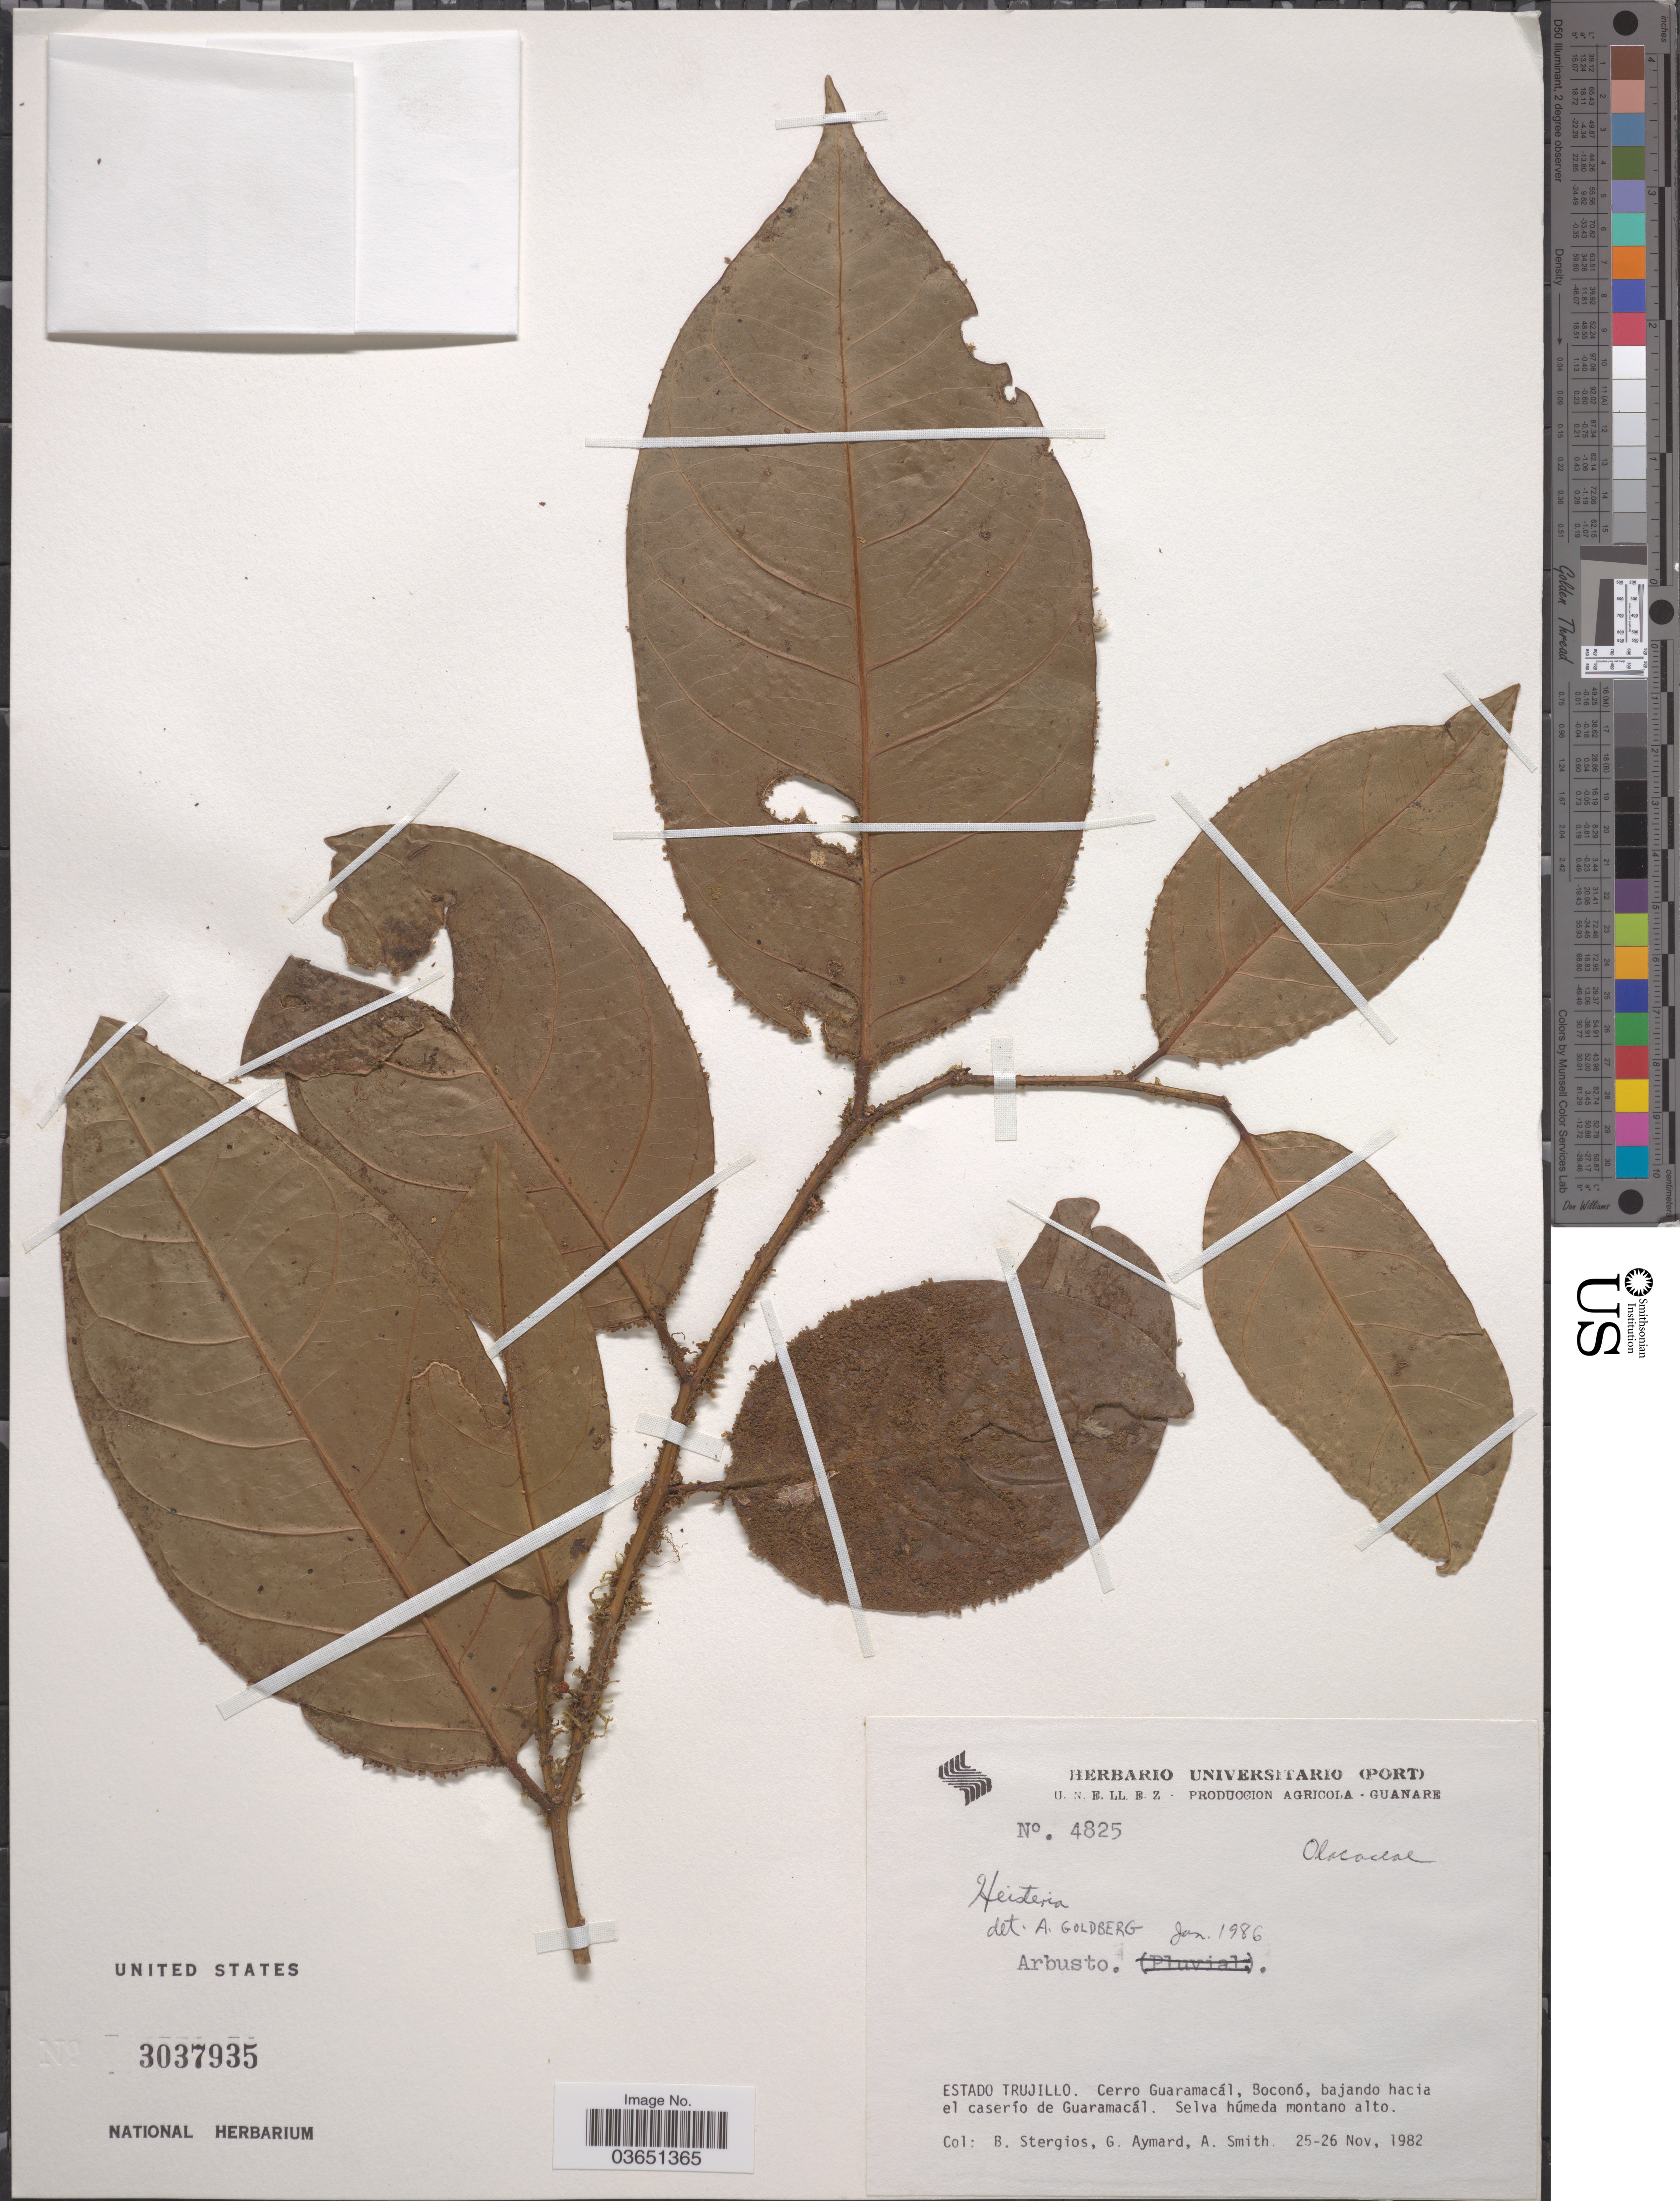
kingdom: Plantae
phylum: Tracheophyta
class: Magnoliopsida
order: Santalales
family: Erythropalaceae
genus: Heisteria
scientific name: Heisteria sp.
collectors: B. G. Stergios, G. A. Aymard & A. Smith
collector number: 4825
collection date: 1982-11-25/1982-11-26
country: Venezuela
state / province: Trujillo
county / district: Boconó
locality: Cerro Guaramacál, bajando hacia el caserío de Guaramacál.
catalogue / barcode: US 3037935